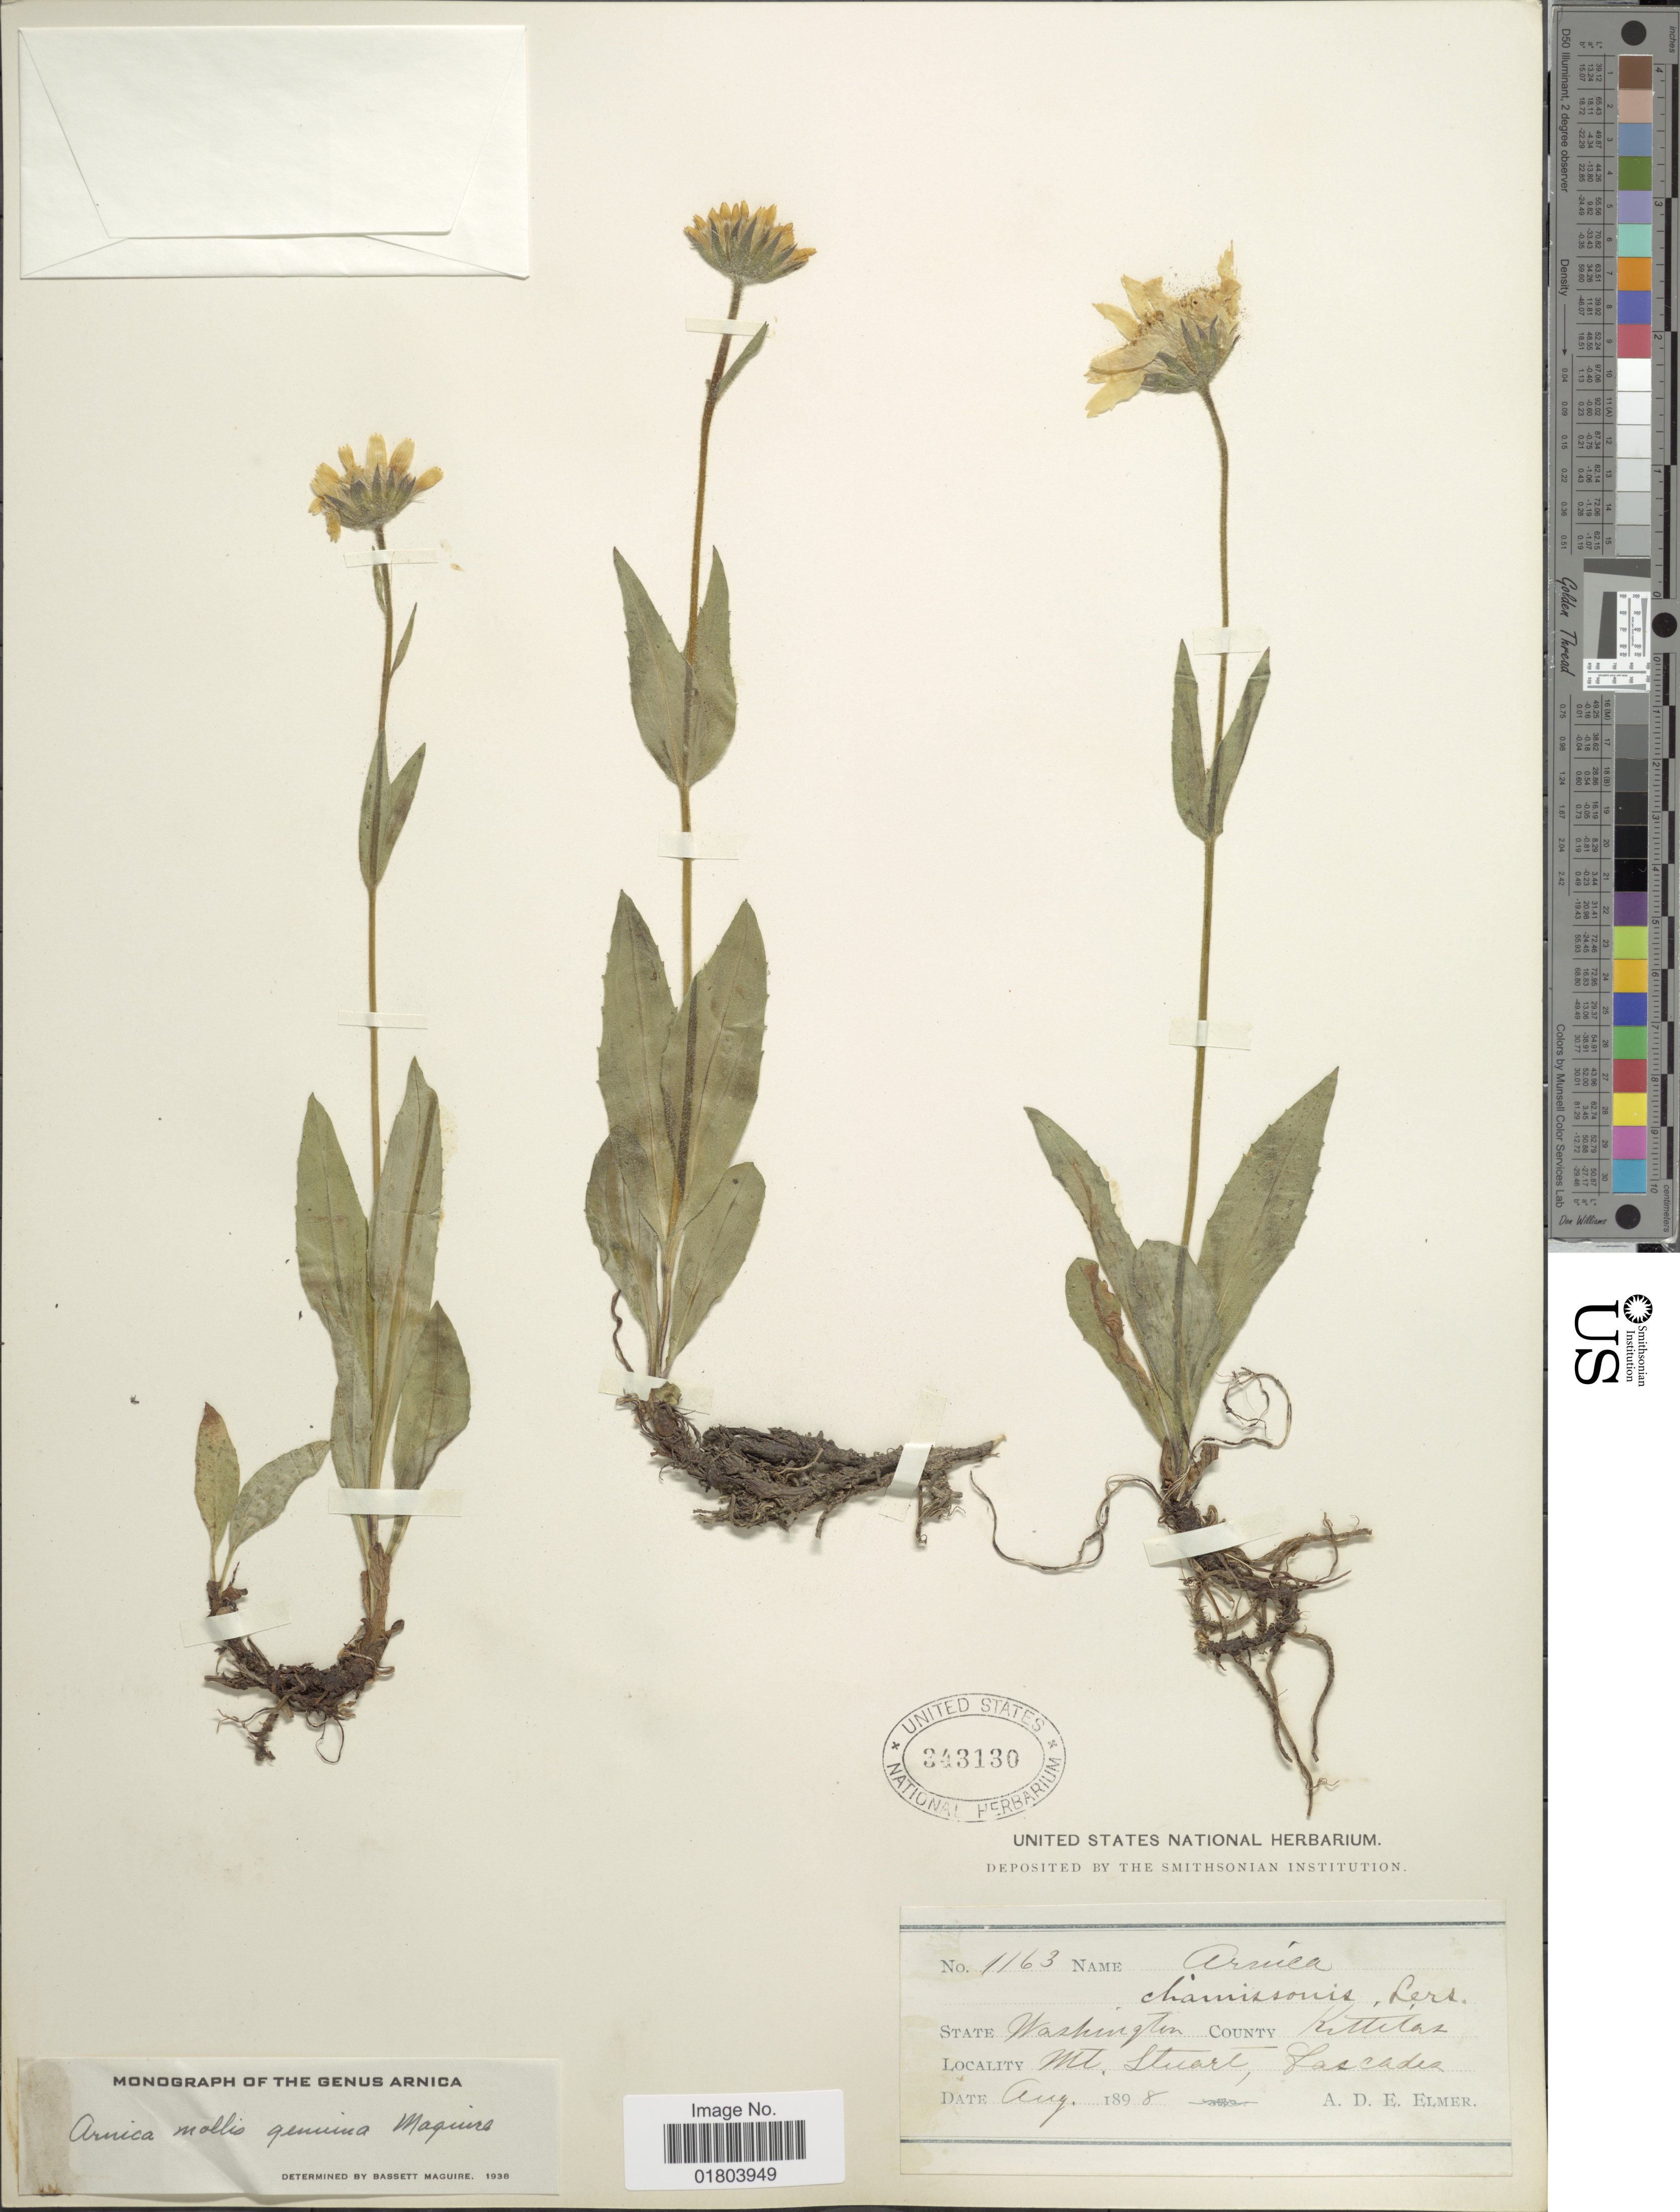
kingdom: Plantae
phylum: Tracheophyta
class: Magnoliopsida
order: Asterales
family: Asteraceae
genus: Arnica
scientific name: Arnica mollis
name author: Hook.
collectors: A. D. E. Elmer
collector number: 1163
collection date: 1898-08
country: United States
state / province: Washington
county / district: Kittitas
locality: County Kittitas, Mt Stuart, Cascades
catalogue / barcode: US 343130